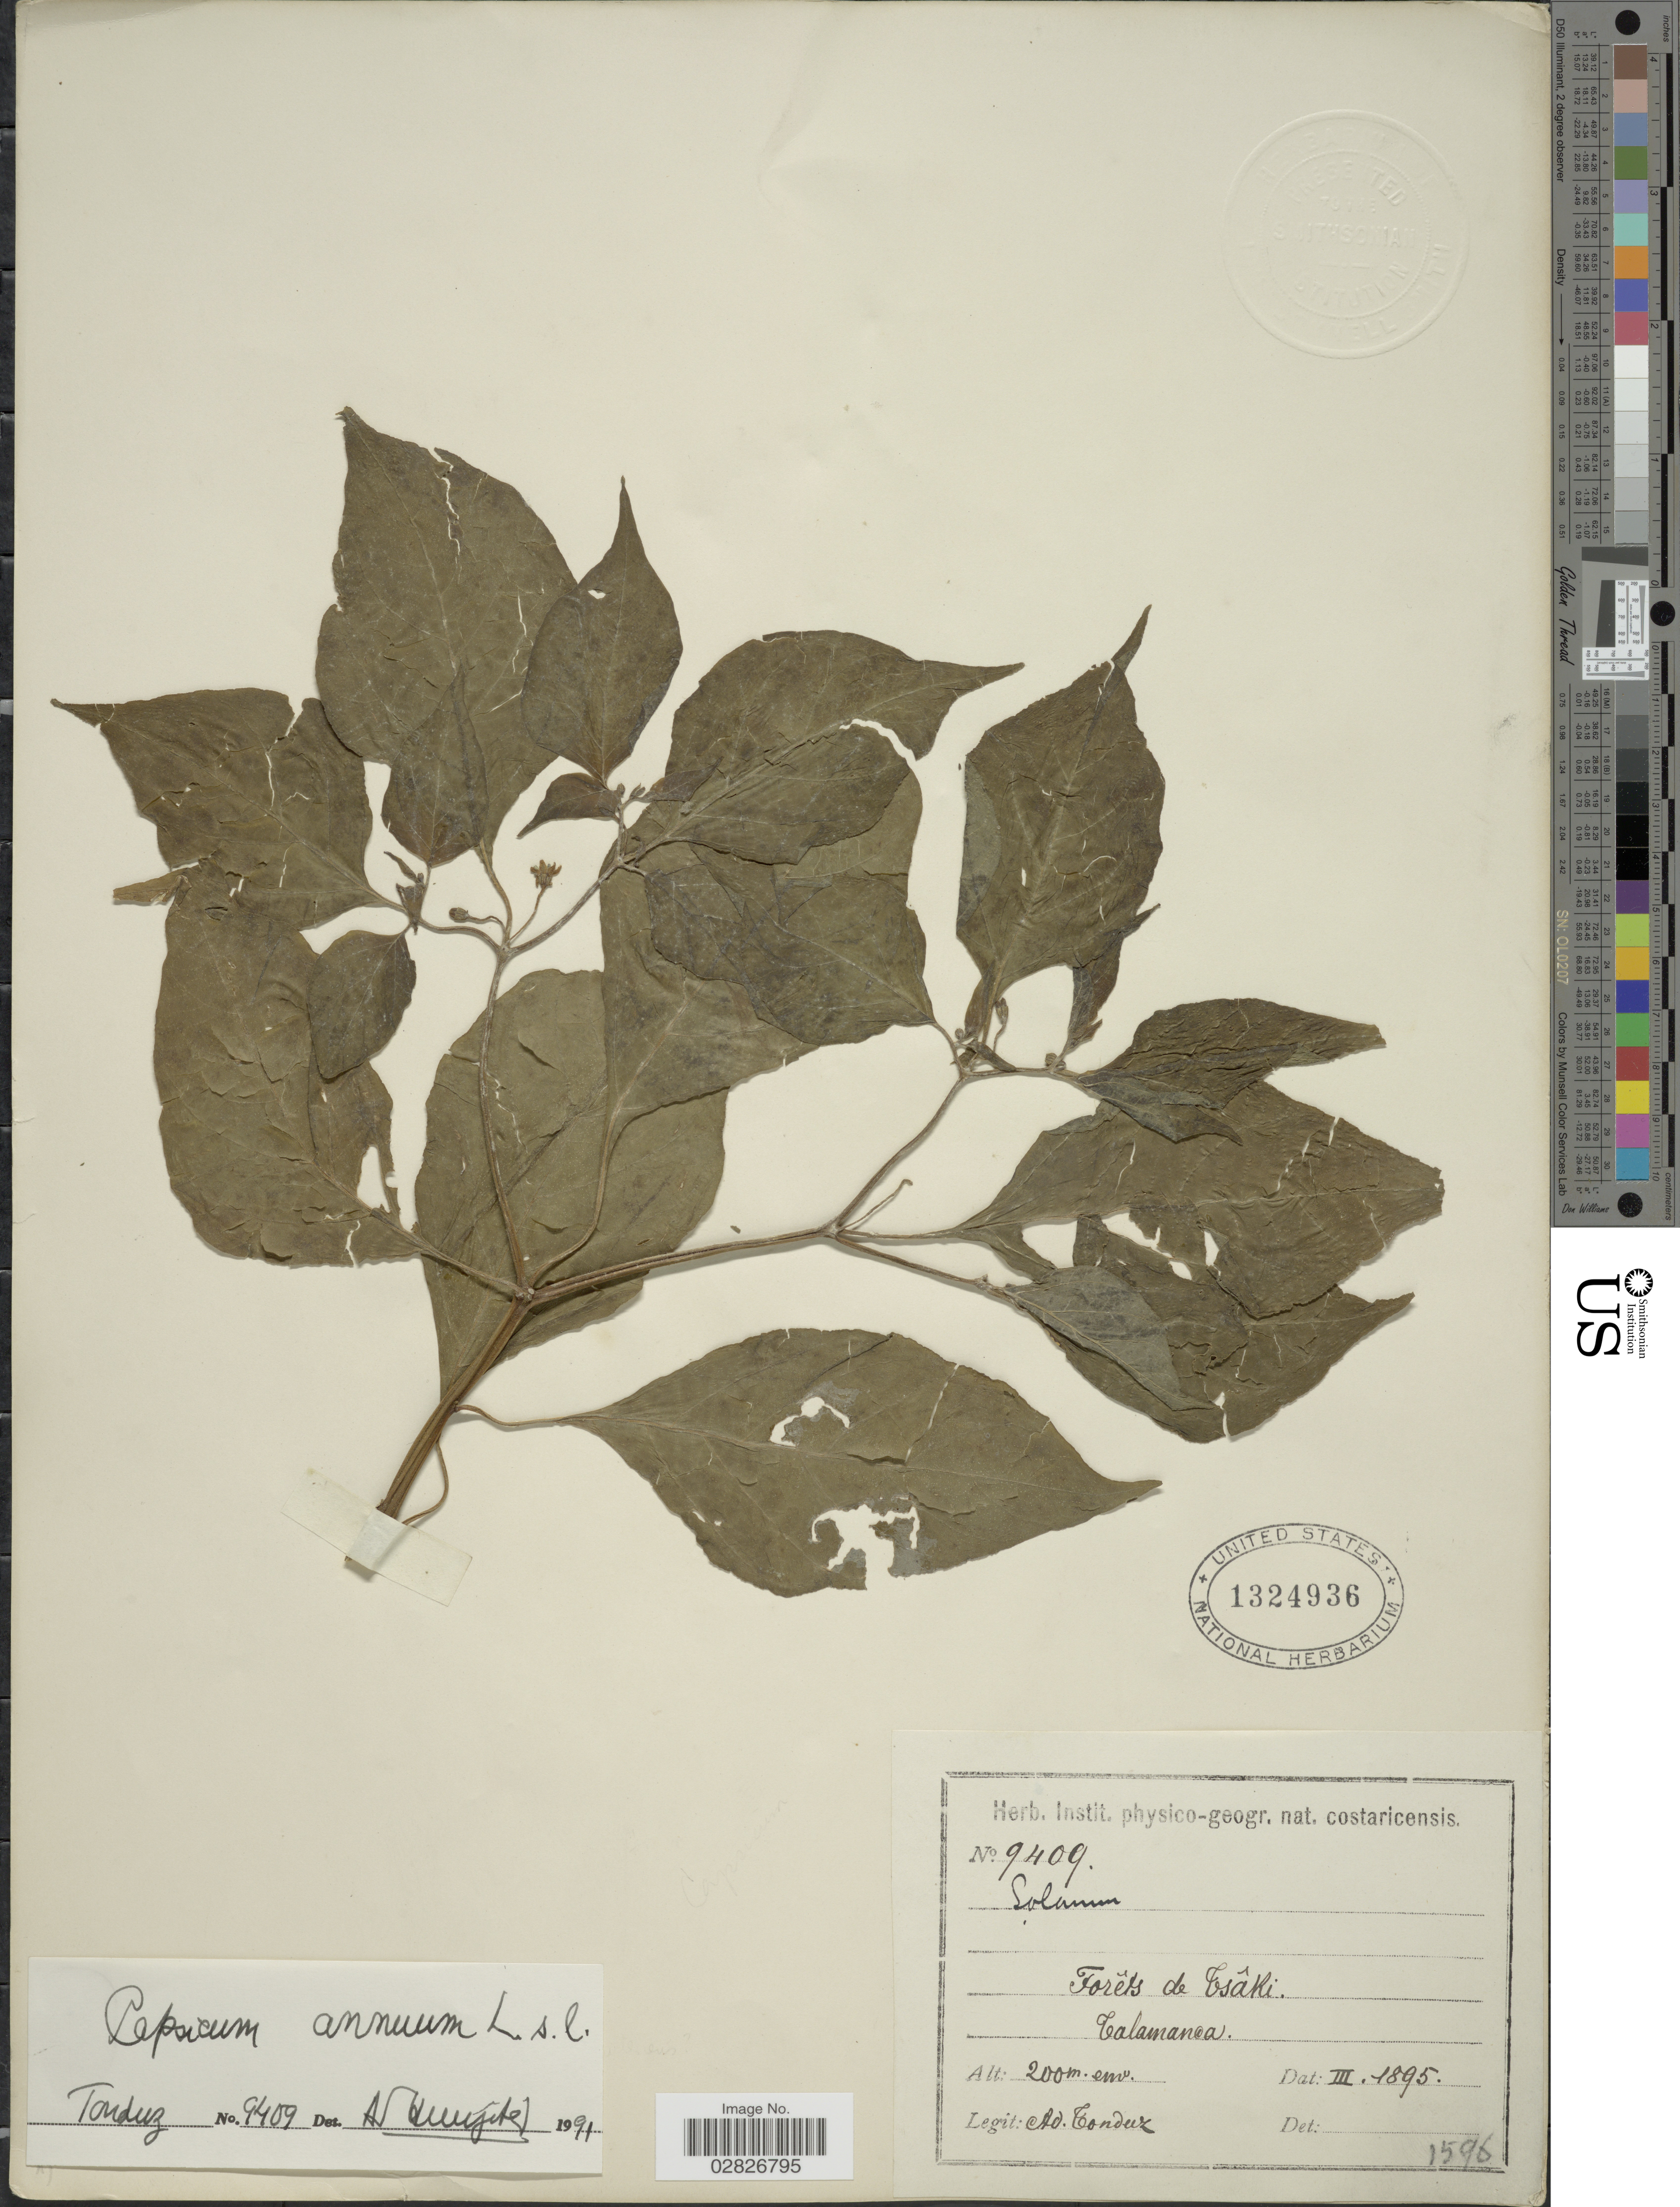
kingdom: Plantae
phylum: Tracheophyta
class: Magnoliopsida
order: Solanales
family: Solanaceae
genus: Capsicum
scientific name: Capsicum annuum 'Habanero'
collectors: A. Tonduz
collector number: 9409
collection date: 1895-03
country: Costa Rica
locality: Forêts de Tsâki, Talamanca.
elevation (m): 200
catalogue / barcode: US 1324936